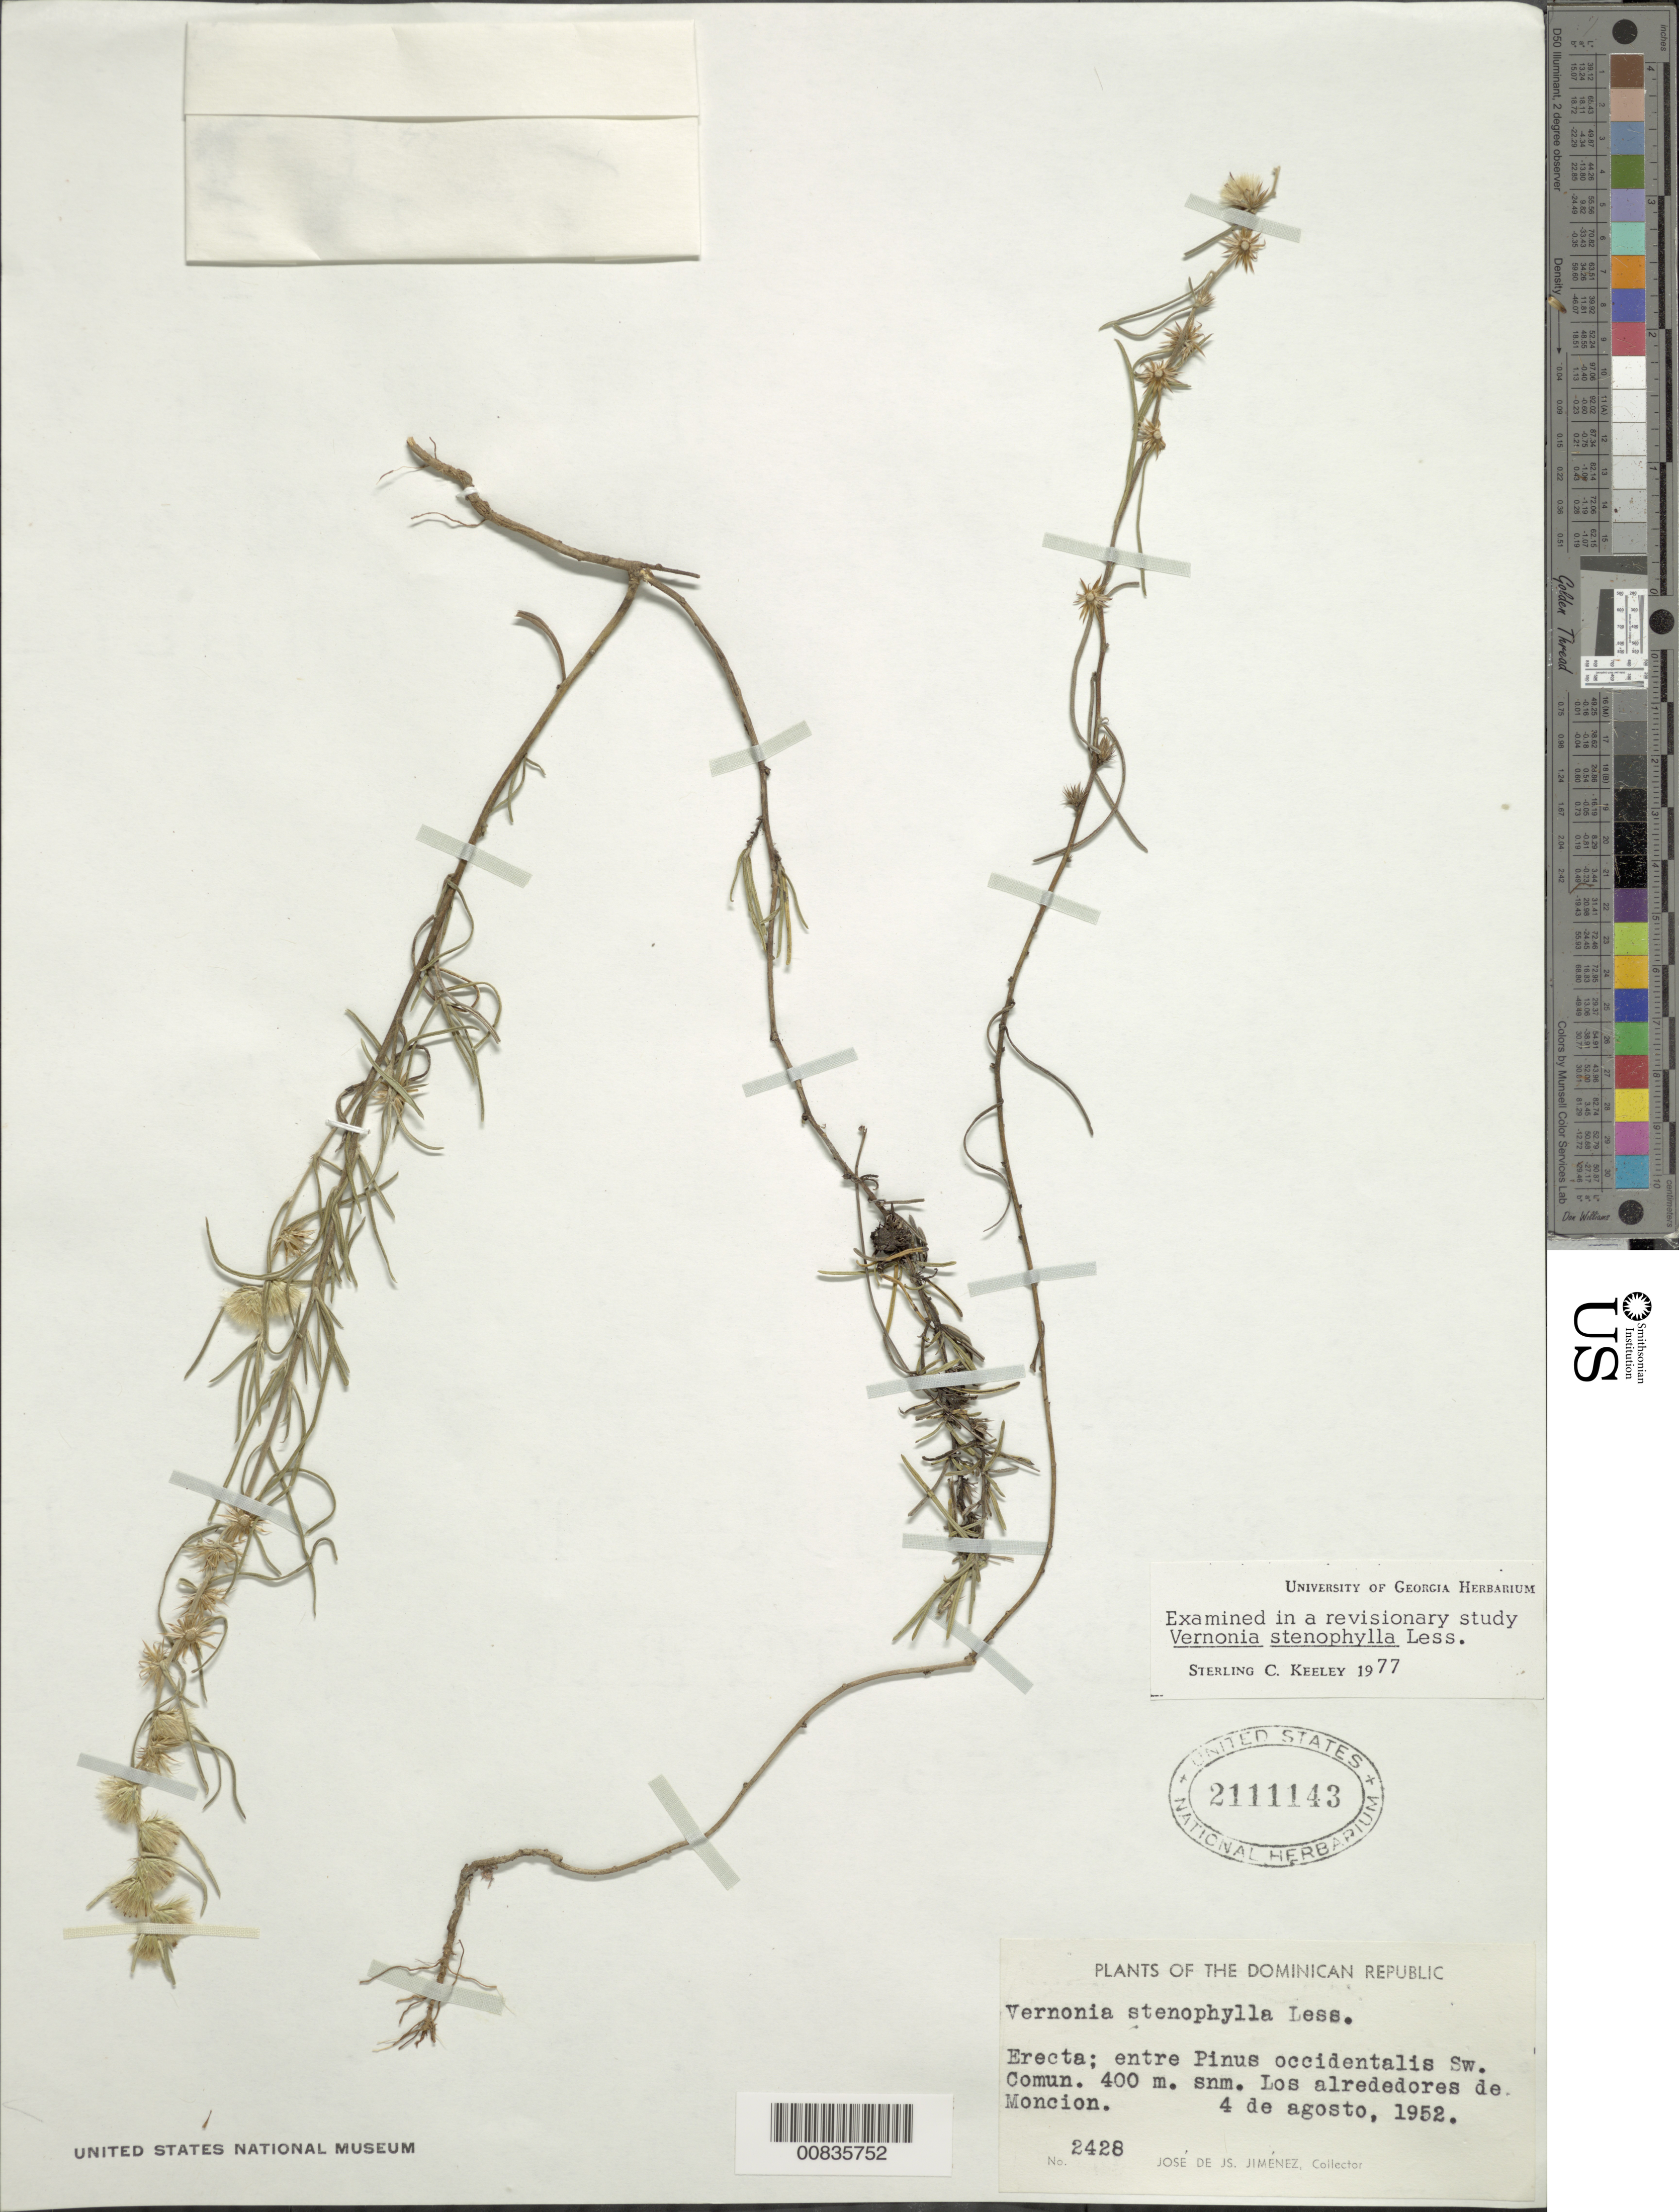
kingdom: Plantae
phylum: Tracheophyta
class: Magnoliopsida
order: Asterales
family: Asteraceae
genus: Lepidaploa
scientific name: Lepidaploa stenophylla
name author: (Less.) H. Rob.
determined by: Keeley, S. C.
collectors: J. J. Jiménez Almonte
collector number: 2428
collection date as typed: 04 Aug 1952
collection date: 1952-08-04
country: Dominican Republic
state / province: Monte Cristi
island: Hispaniola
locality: Los alrededores de Moncion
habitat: Entre Pinus occidentalis Sw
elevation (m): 400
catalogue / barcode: US 2111143